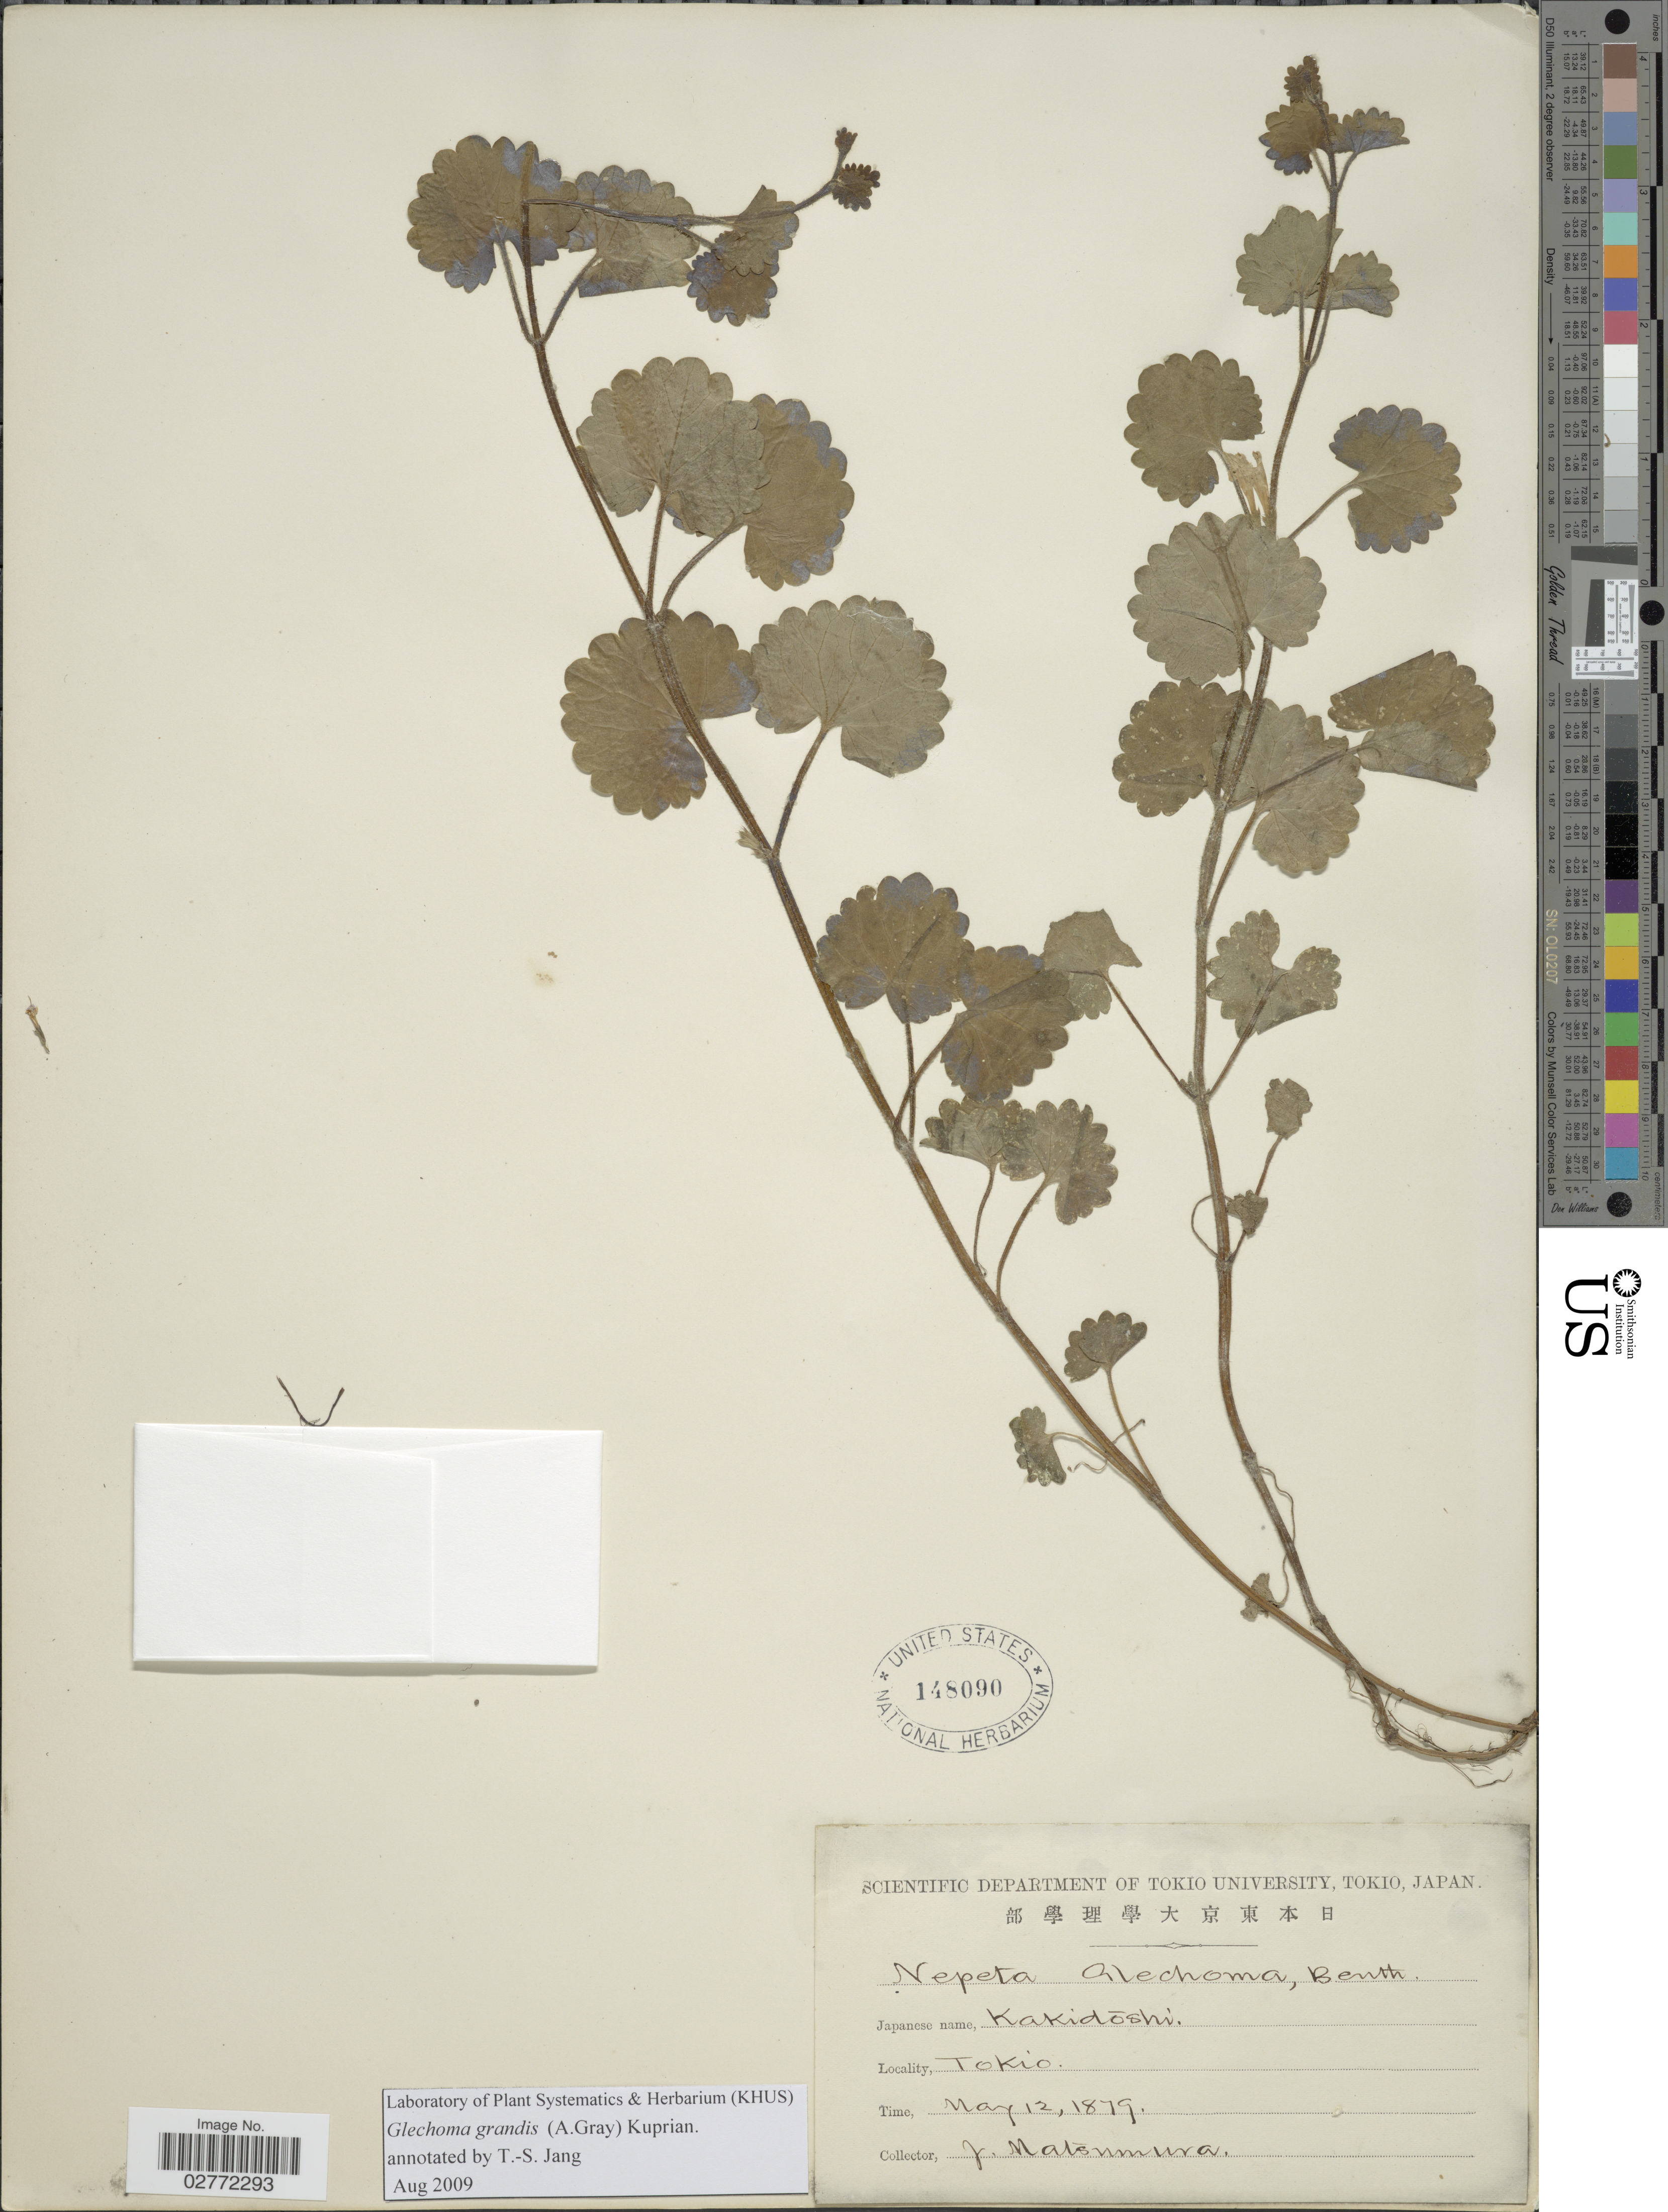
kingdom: Plantae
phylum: Tracheophyta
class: Magnoliopsida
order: Lamiales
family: Lamiaceae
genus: Glechoma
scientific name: Glechoma grandis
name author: (A. Gray) Kuprian.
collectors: J. Matsumura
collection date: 1879-05-12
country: Japan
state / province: Tokyo, Federal City of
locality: Tokio.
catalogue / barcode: US 148090